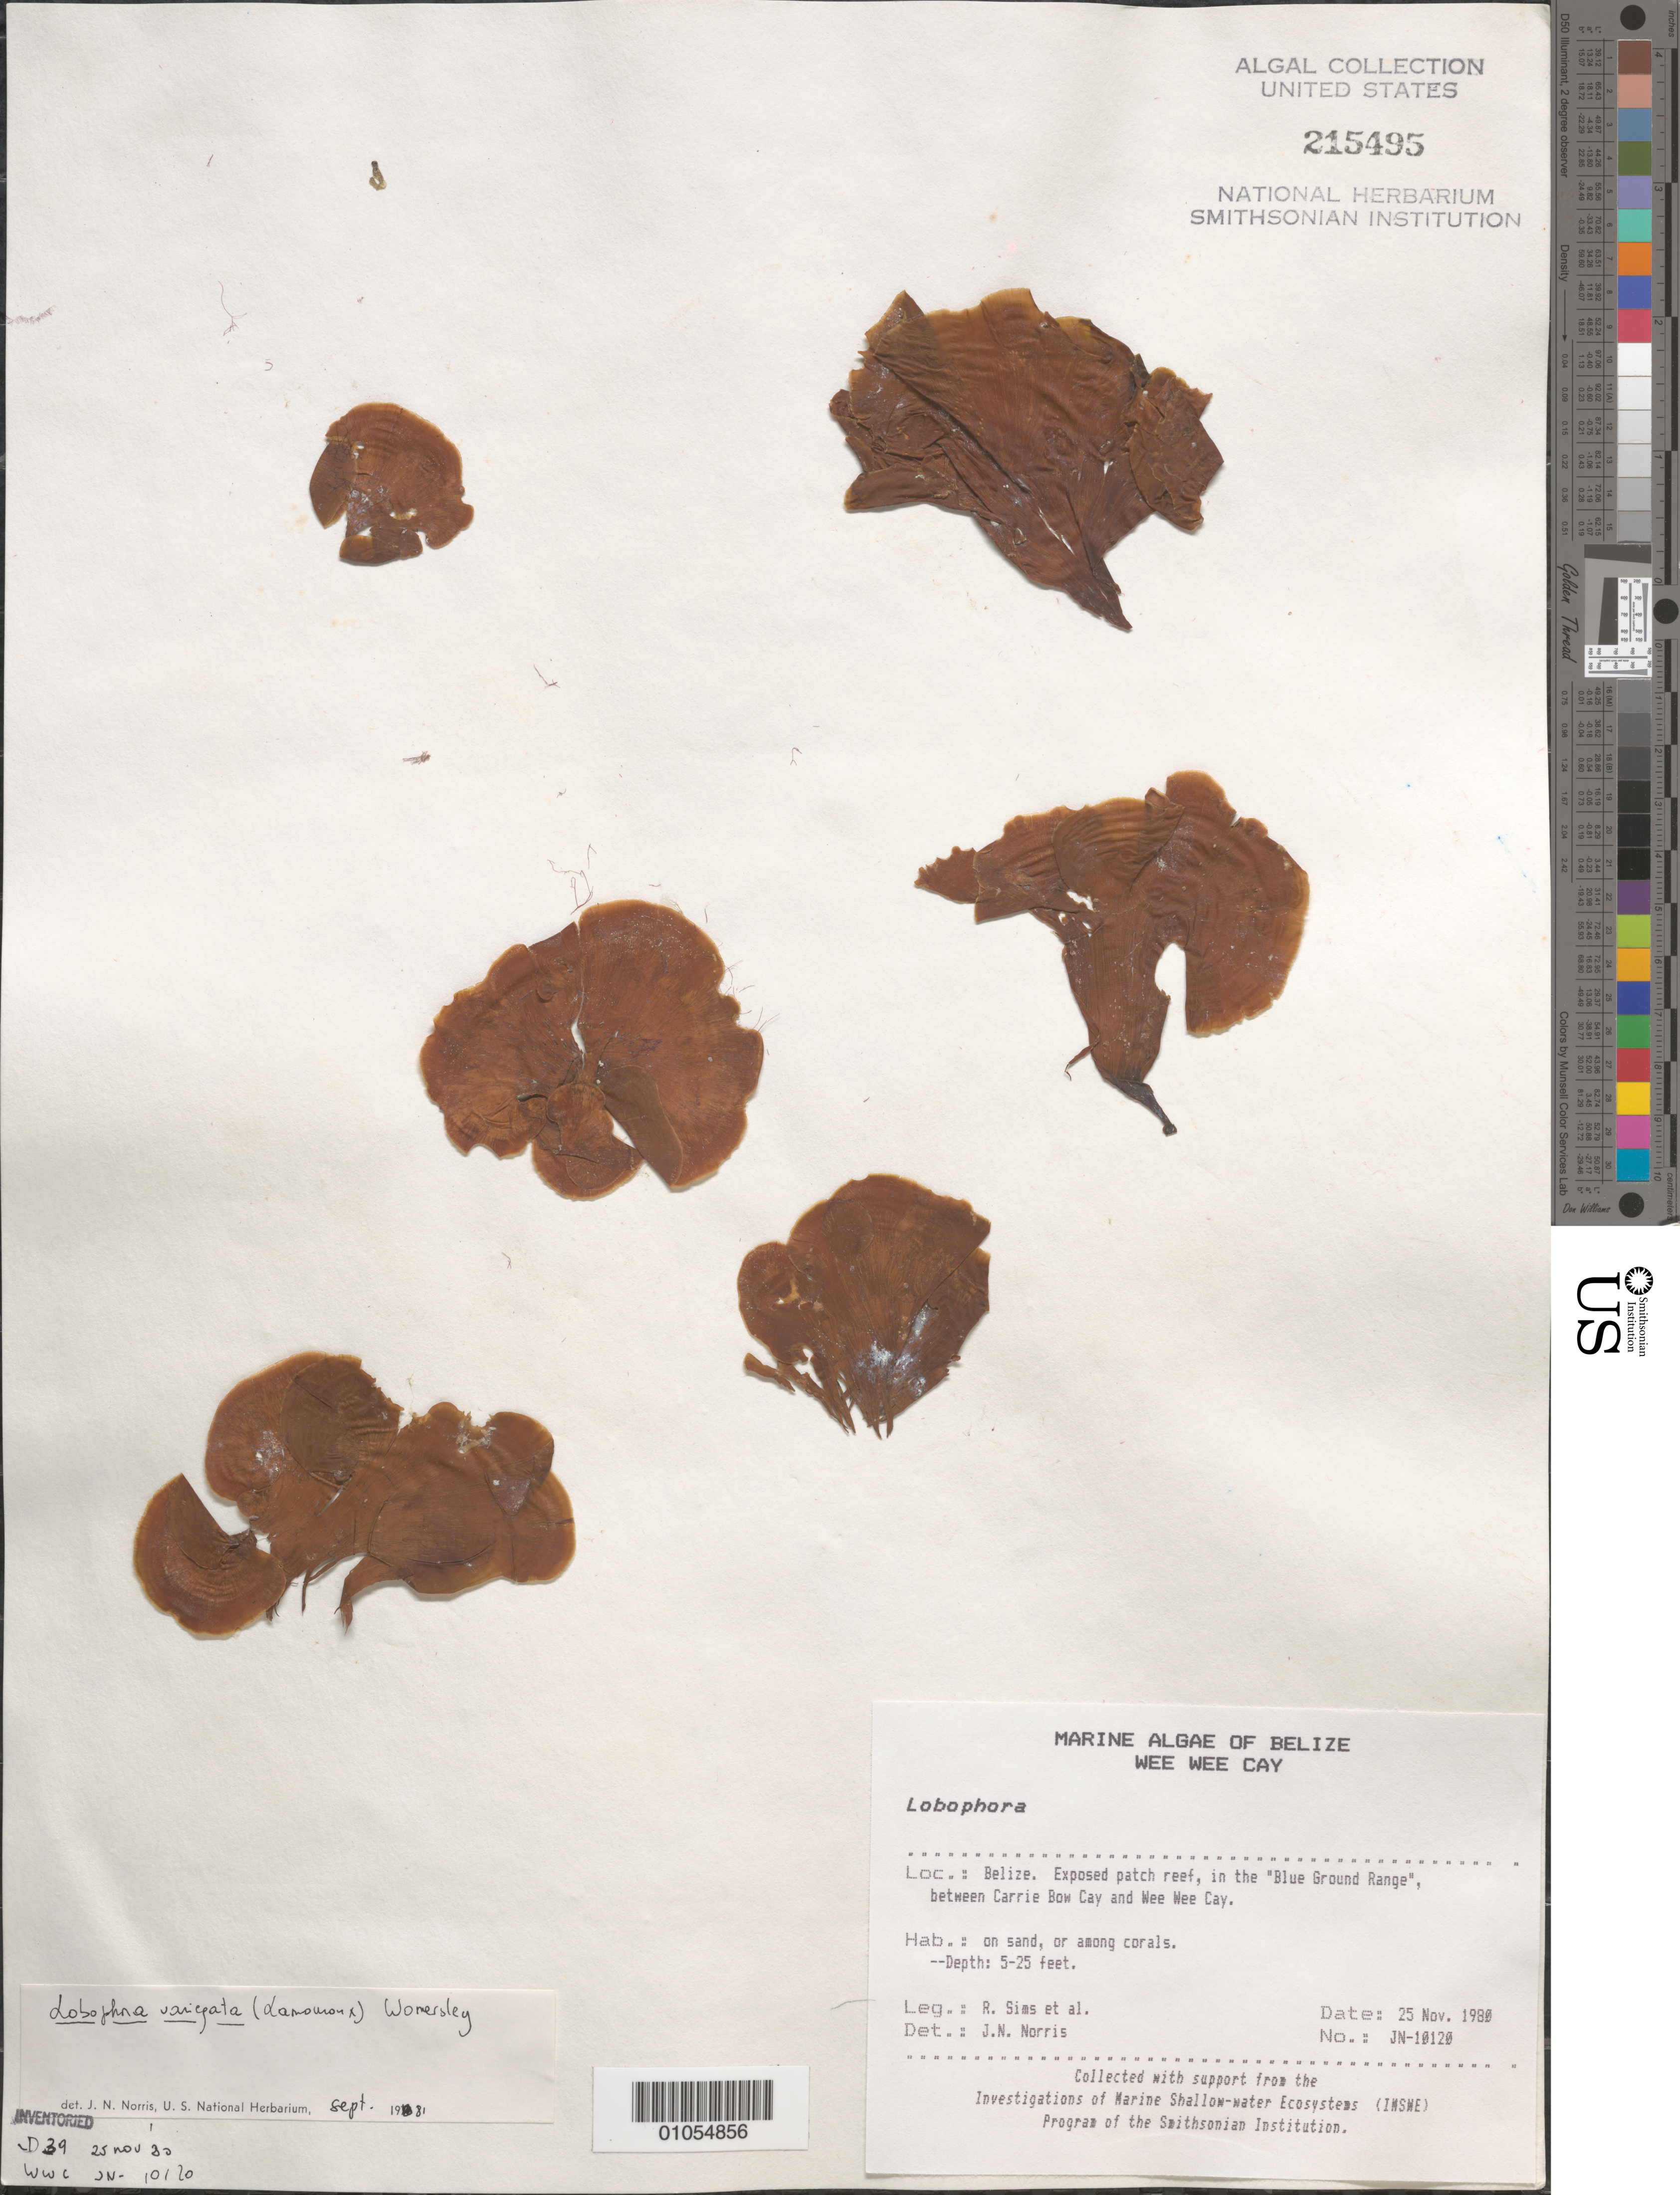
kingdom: Chromista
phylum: Ochrophyta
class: Phaeophyceae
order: Dictyotales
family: Dictyotaceae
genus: Lobophora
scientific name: Lobophora variegata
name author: (J.V.Lamouroux) Womersley & E.C. Oliveira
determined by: Norris, James N.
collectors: R. H. Sims & et al.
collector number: JN-10120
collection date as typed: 25 Nov 1980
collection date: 1980-11-25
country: Belize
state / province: Stann Creek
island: Wee Wee Cay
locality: Blue Ground Range, between Carrie Bow Cay and Wee Wee Cay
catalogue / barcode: US 215495